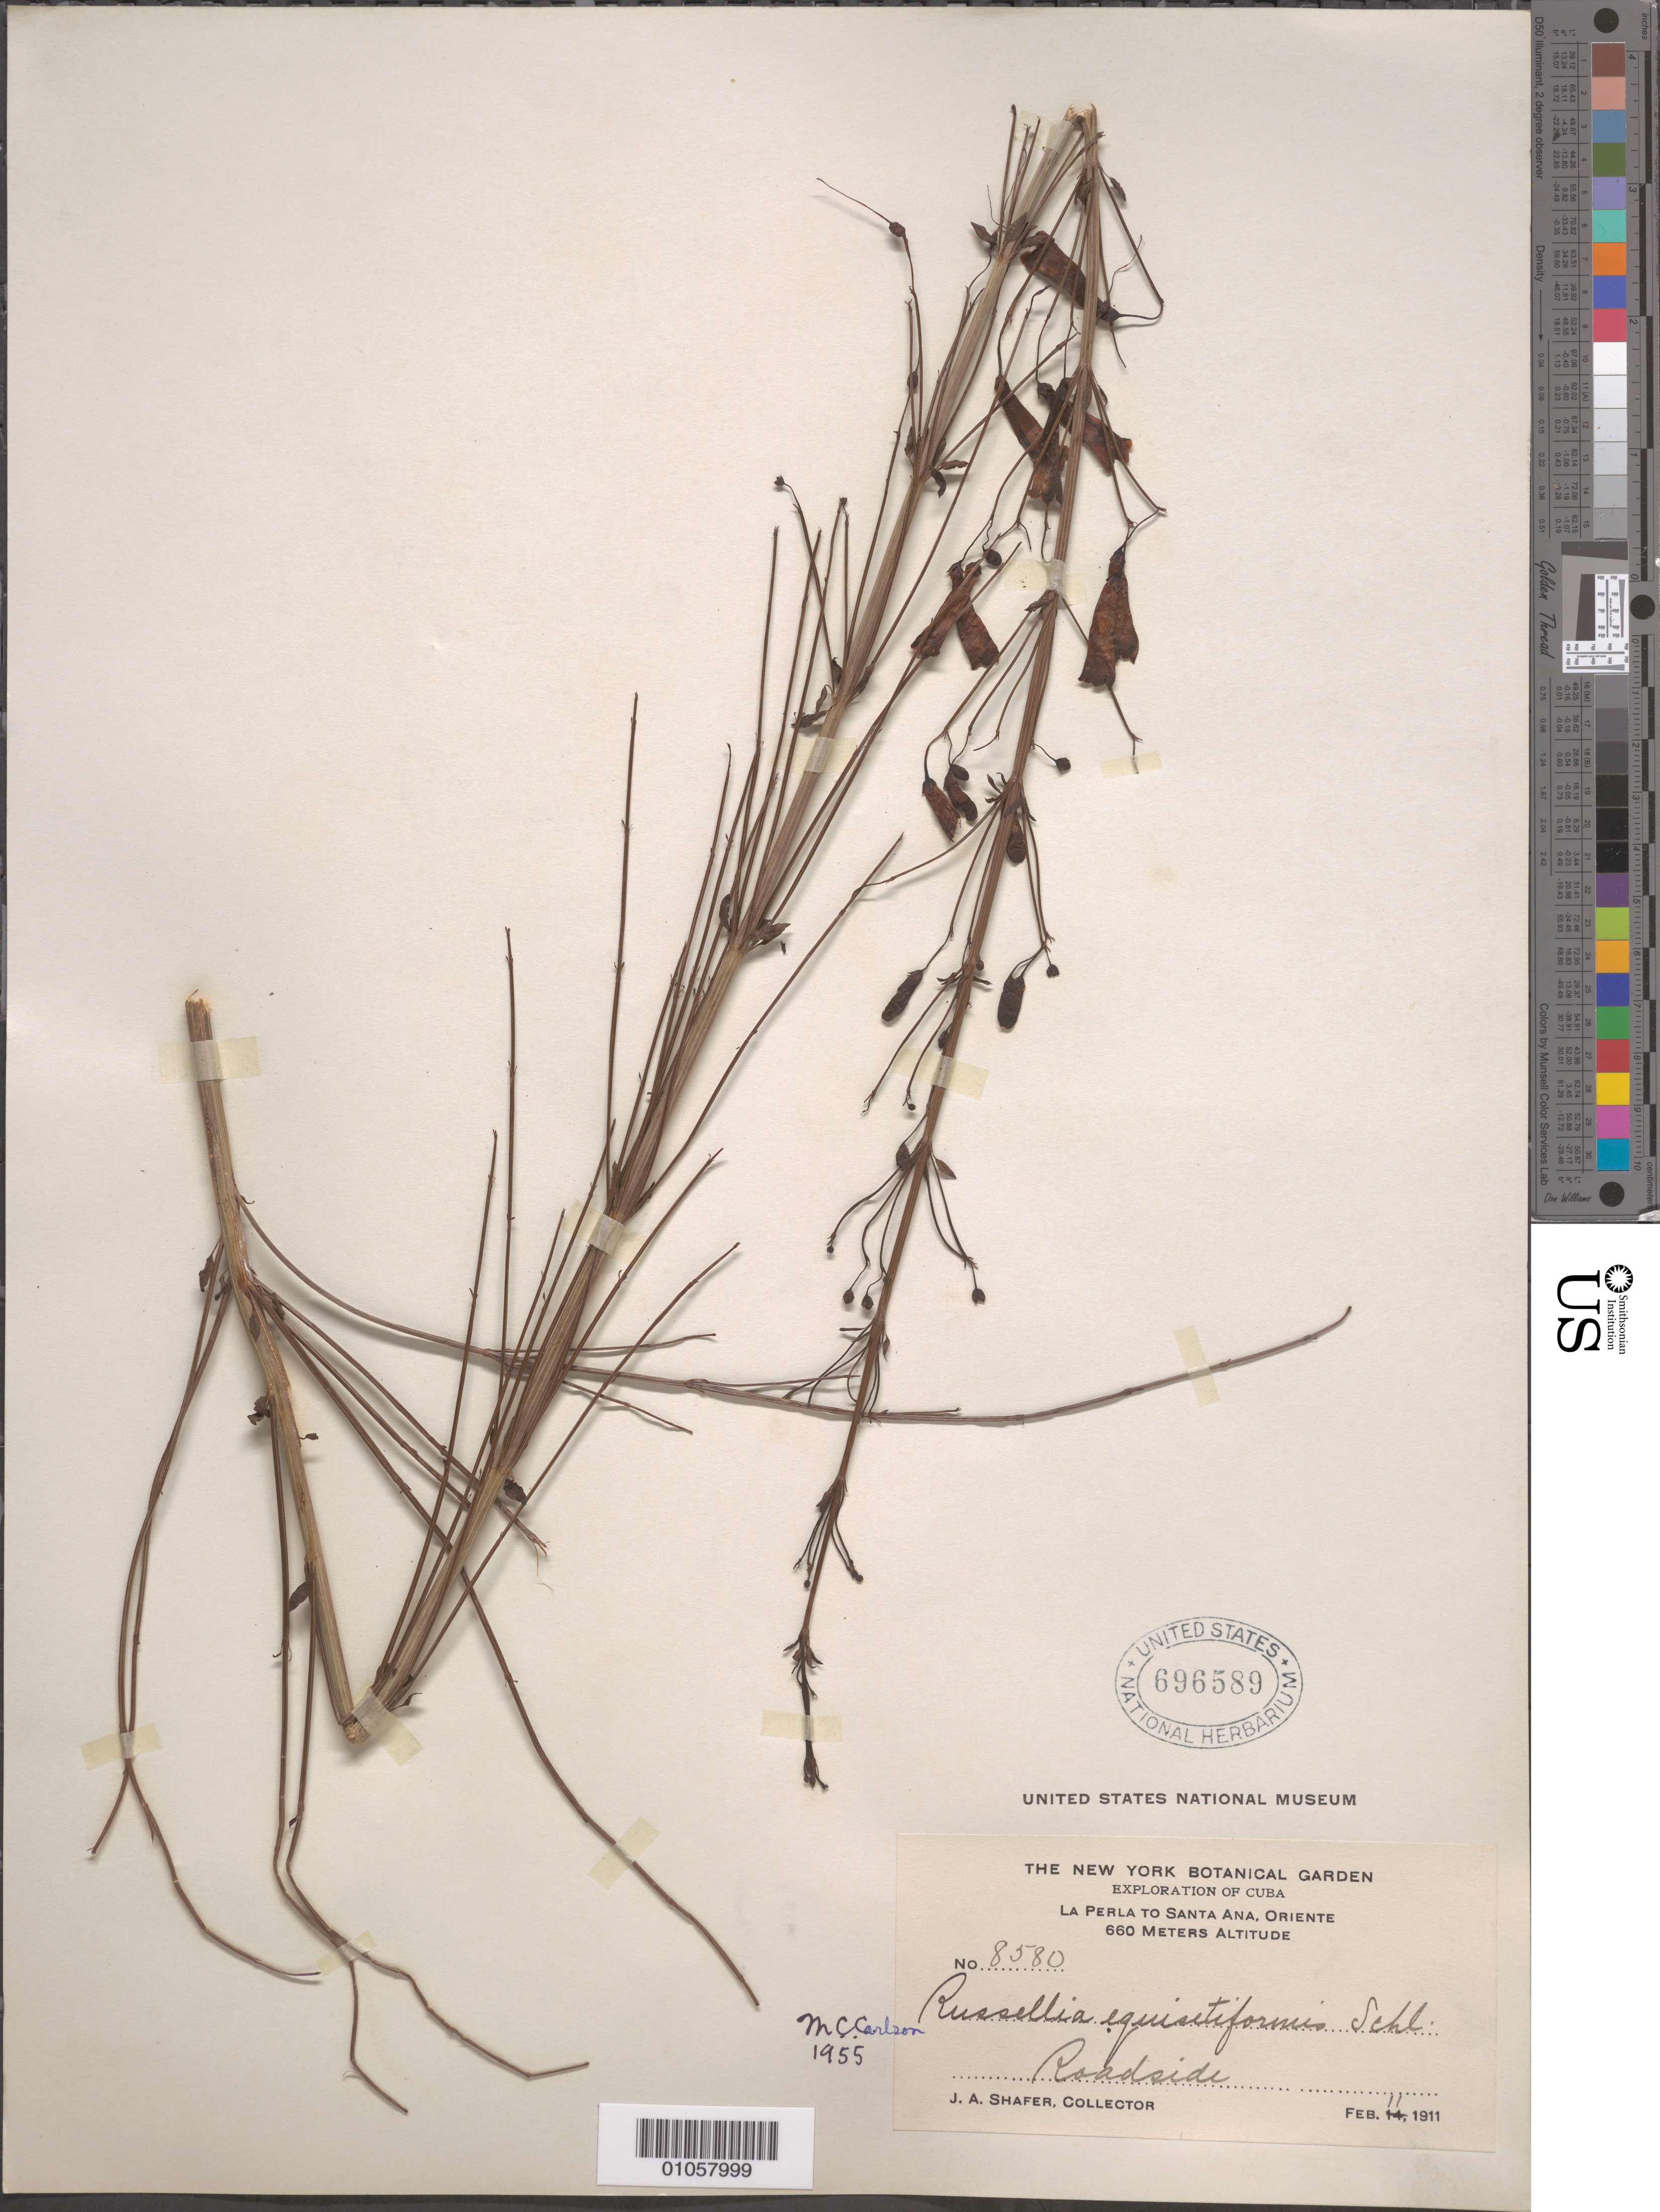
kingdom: Plantae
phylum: Tracheophyta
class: Magnoliopsida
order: Lamiales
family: Plantaginaceae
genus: Russelia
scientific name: Russelia equisetiformis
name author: Schltdl. & Cham.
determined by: Carlson, M. C.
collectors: J. A. Shafer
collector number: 8580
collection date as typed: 11 Feb 1911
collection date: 1911-02-11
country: Cuba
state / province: Oriente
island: Cuba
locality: La Perla to Santa Ana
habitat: Roadside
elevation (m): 660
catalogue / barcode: US 696589